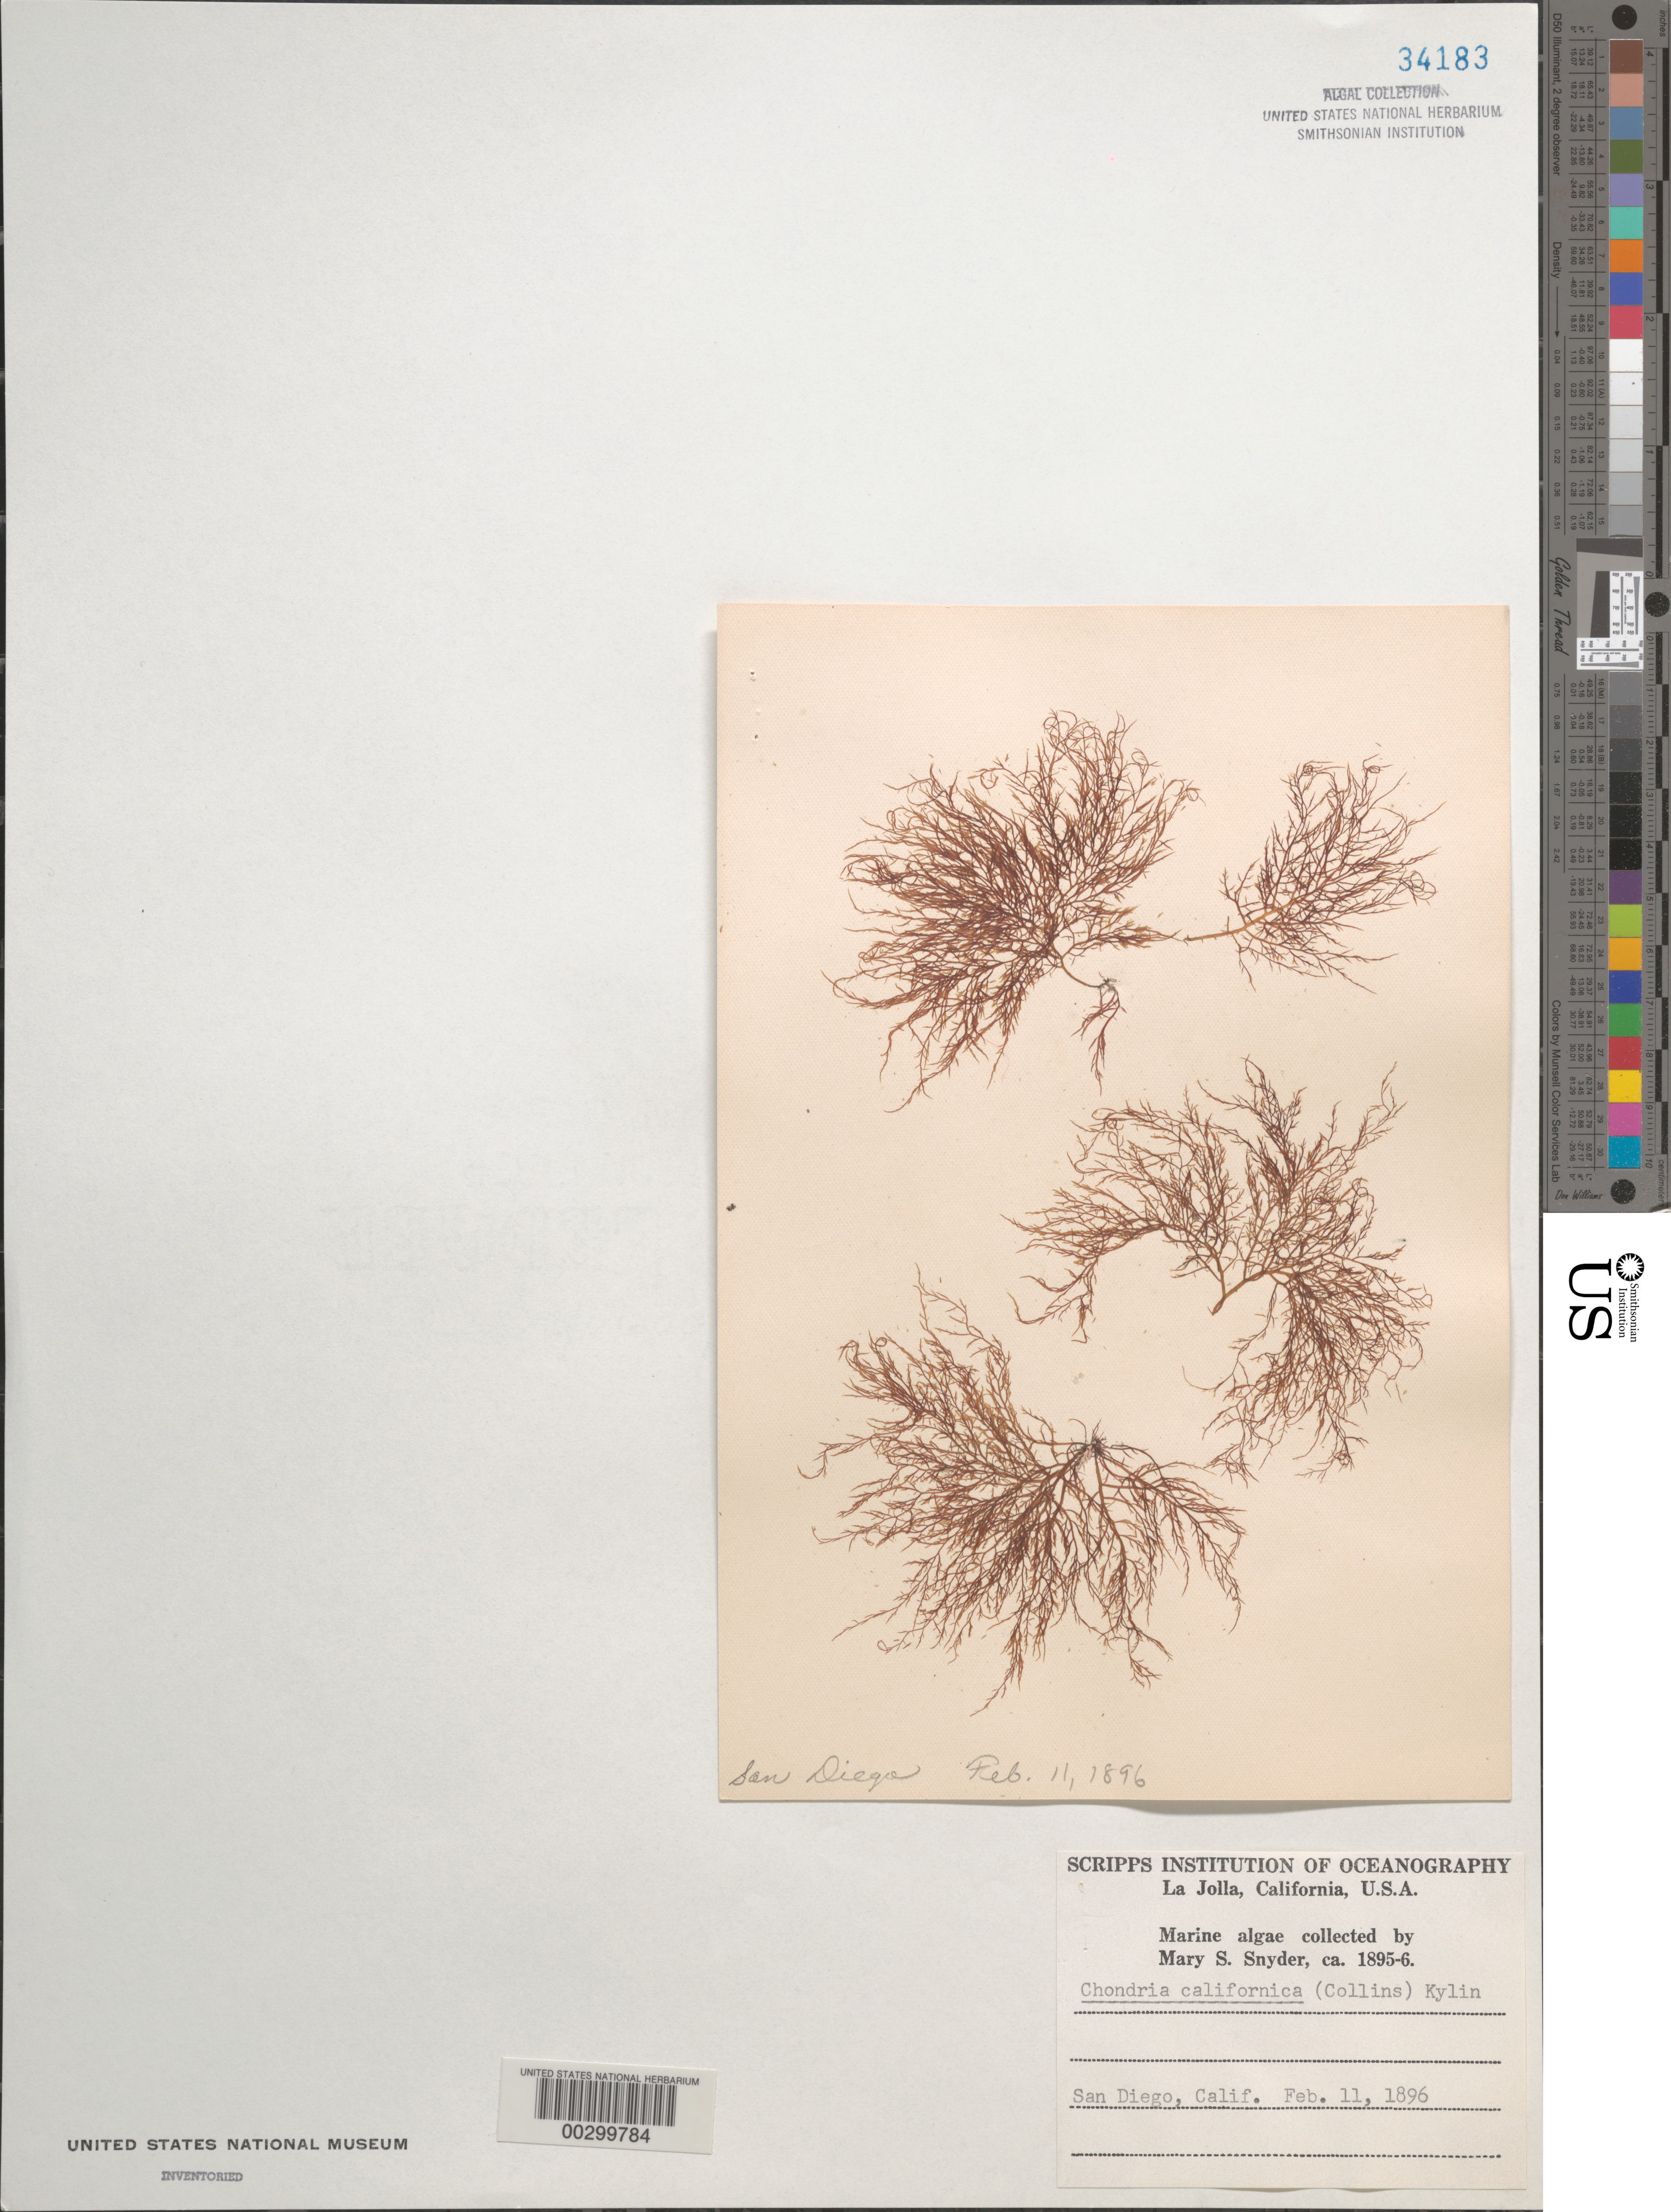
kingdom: Plantae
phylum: Rhodophyta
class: Florideophyceae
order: Ceramiales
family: Rhodomelaceae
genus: Chondria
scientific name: Chondria acrorhizophora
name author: Setch. & N.L. Gardner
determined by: Algae name updating Project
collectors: M. Snyder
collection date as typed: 11 Feb 1896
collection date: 1896-02-11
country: United States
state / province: California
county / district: San Diego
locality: San Diego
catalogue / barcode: US 34183